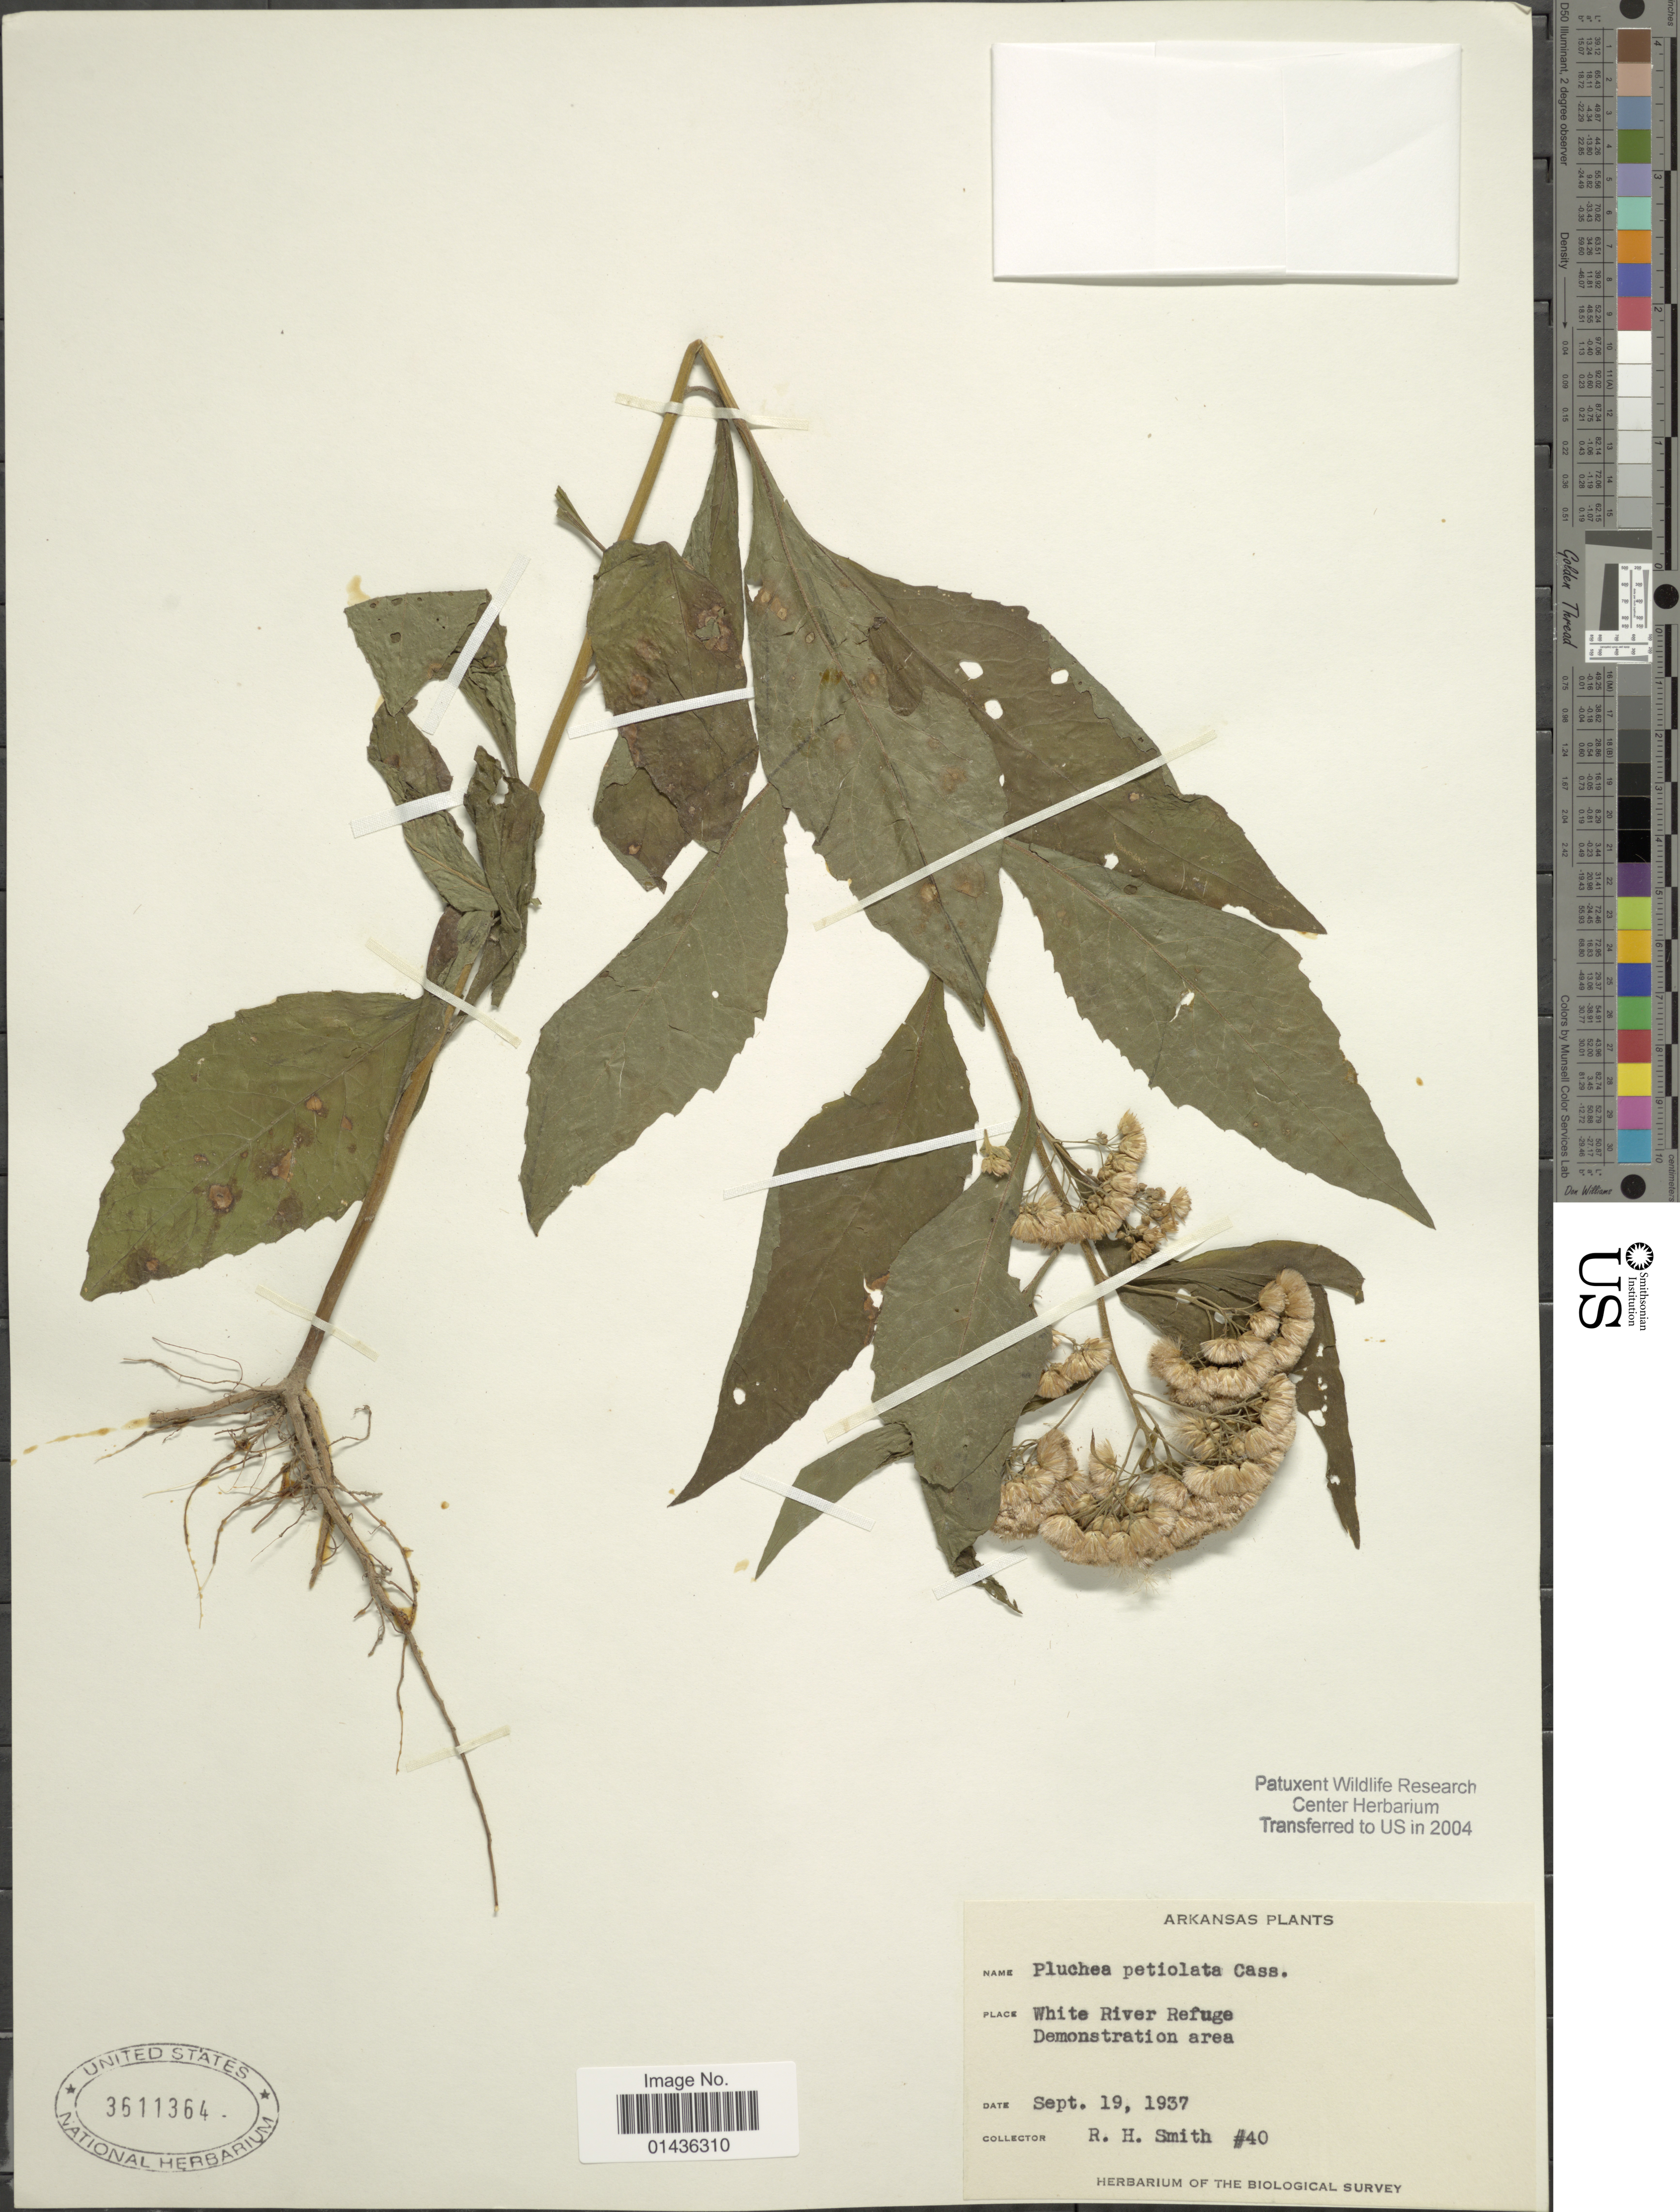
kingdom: Plantae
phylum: Tracheophyta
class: Magnoliopsida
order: Asterales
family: Asteraceae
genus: Pluchea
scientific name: Pluchea odorata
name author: (L.) Cass.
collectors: R. H. Smith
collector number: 40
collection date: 1937-09-19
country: United States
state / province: Arkansas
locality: White River Refuge, Demonstration area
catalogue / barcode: US 3611364